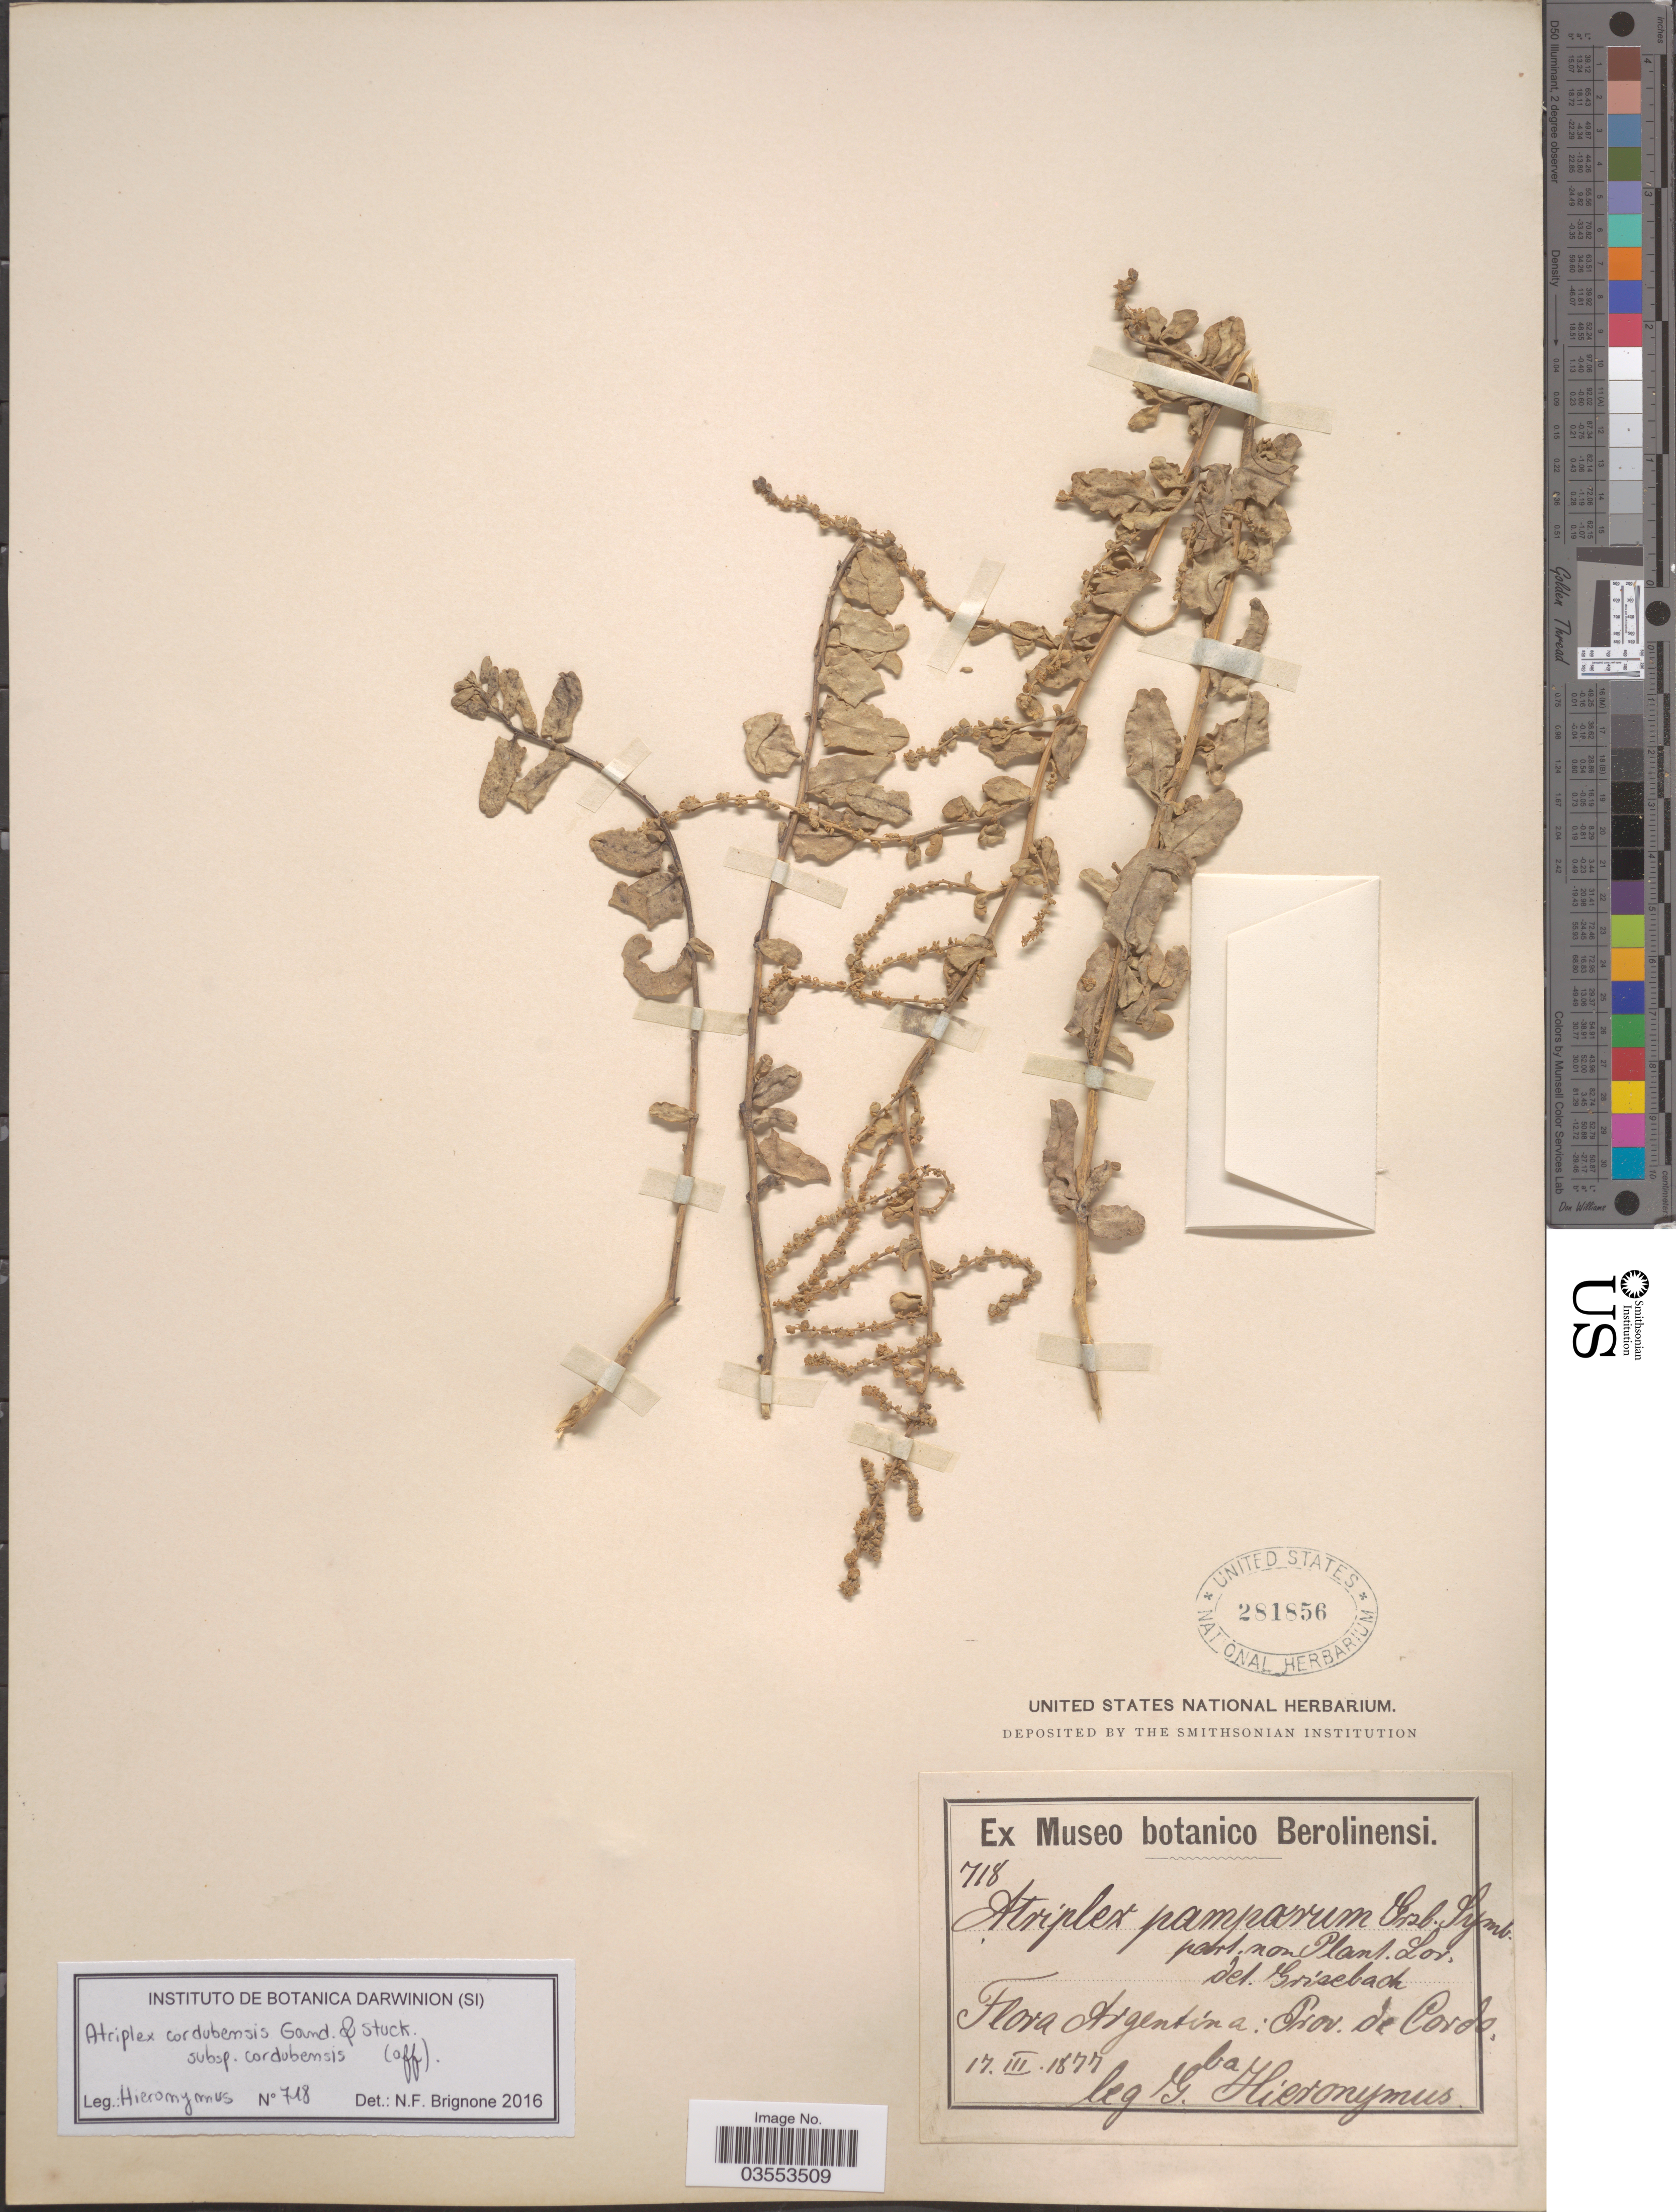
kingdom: Plantae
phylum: Tracheophyta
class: Magnoliopsida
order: Caryophyllales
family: Amaranthaceae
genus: Atriplex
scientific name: Atriplex pamparum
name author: Griseb.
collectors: G. H. Hieronymus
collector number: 718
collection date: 1877-03-17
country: Argentina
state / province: Cordoba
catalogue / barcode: US 281856